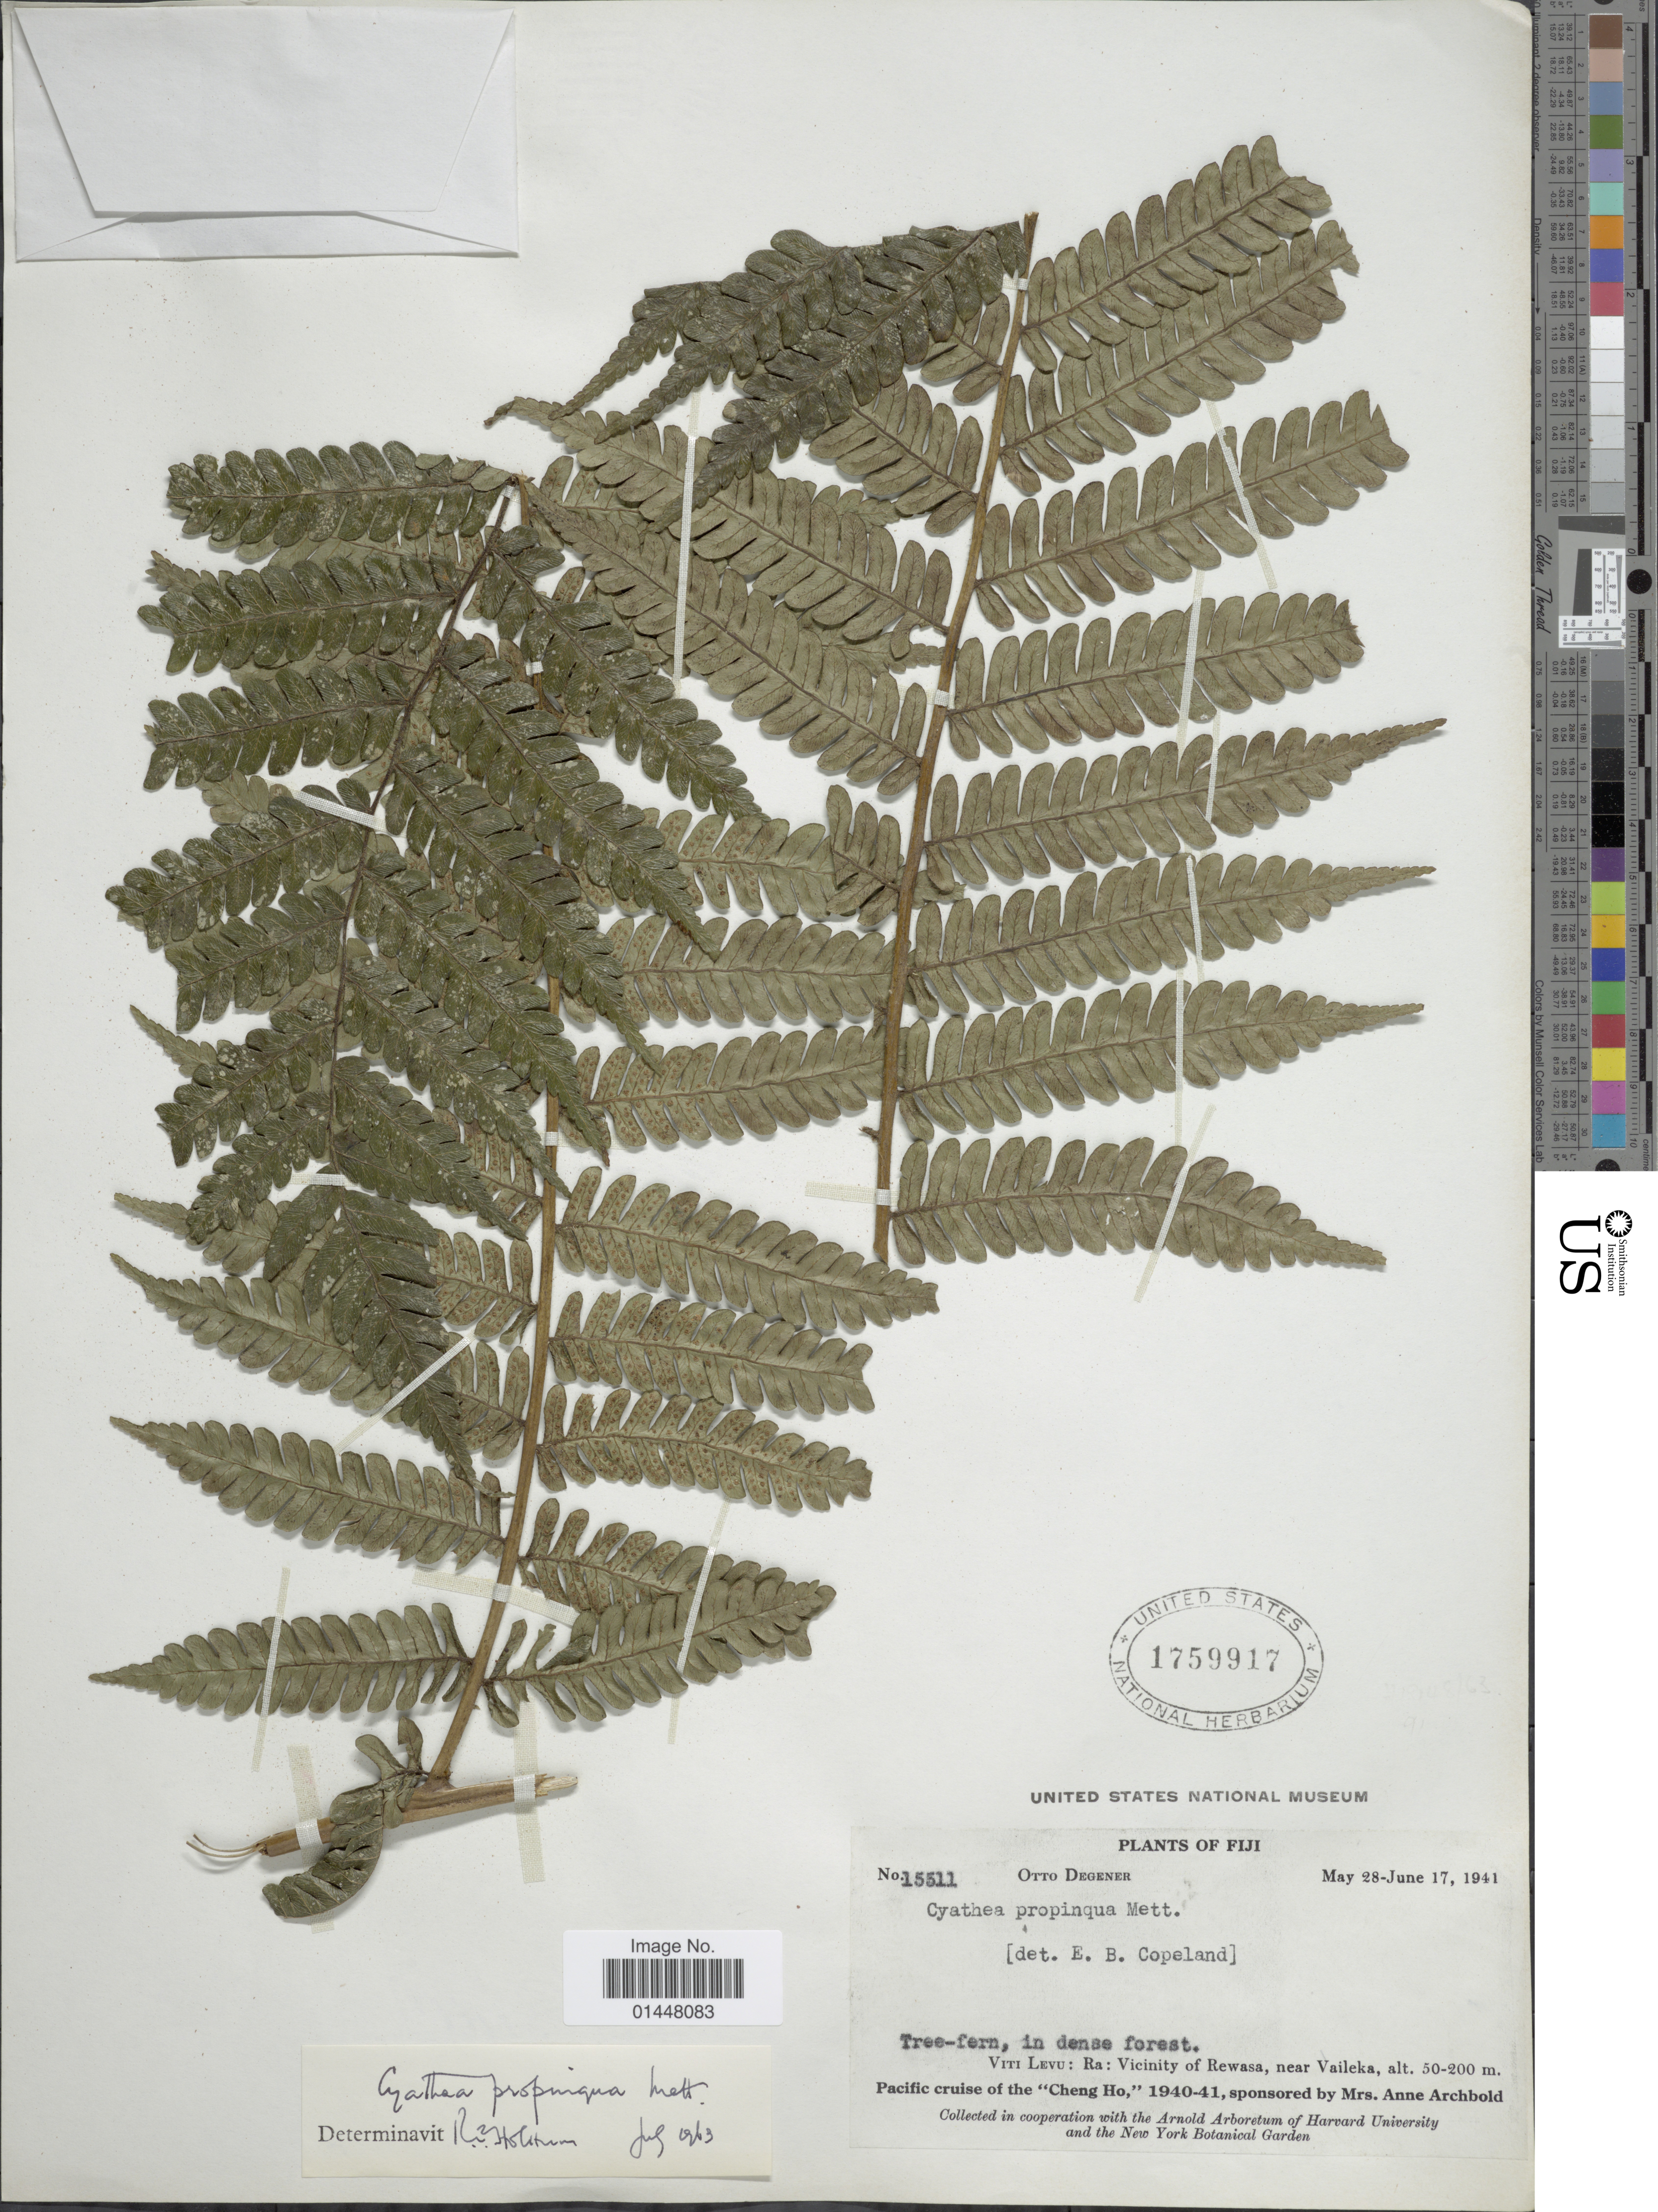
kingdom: Plantae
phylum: Tracheophyta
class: Polypodiopsida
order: Cyatheales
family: Cyatheaceae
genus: Sphaeropteris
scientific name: Sphaeropteris propinqua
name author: (Mett.) R.M. Tryon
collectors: O. Degener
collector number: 15511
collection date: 1941-05-26/1941-06-17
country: Fiji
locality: Viti Levu: Ra: Vicinity of Rewasa, near Vaileka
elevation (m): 50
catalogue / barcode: US 1759917